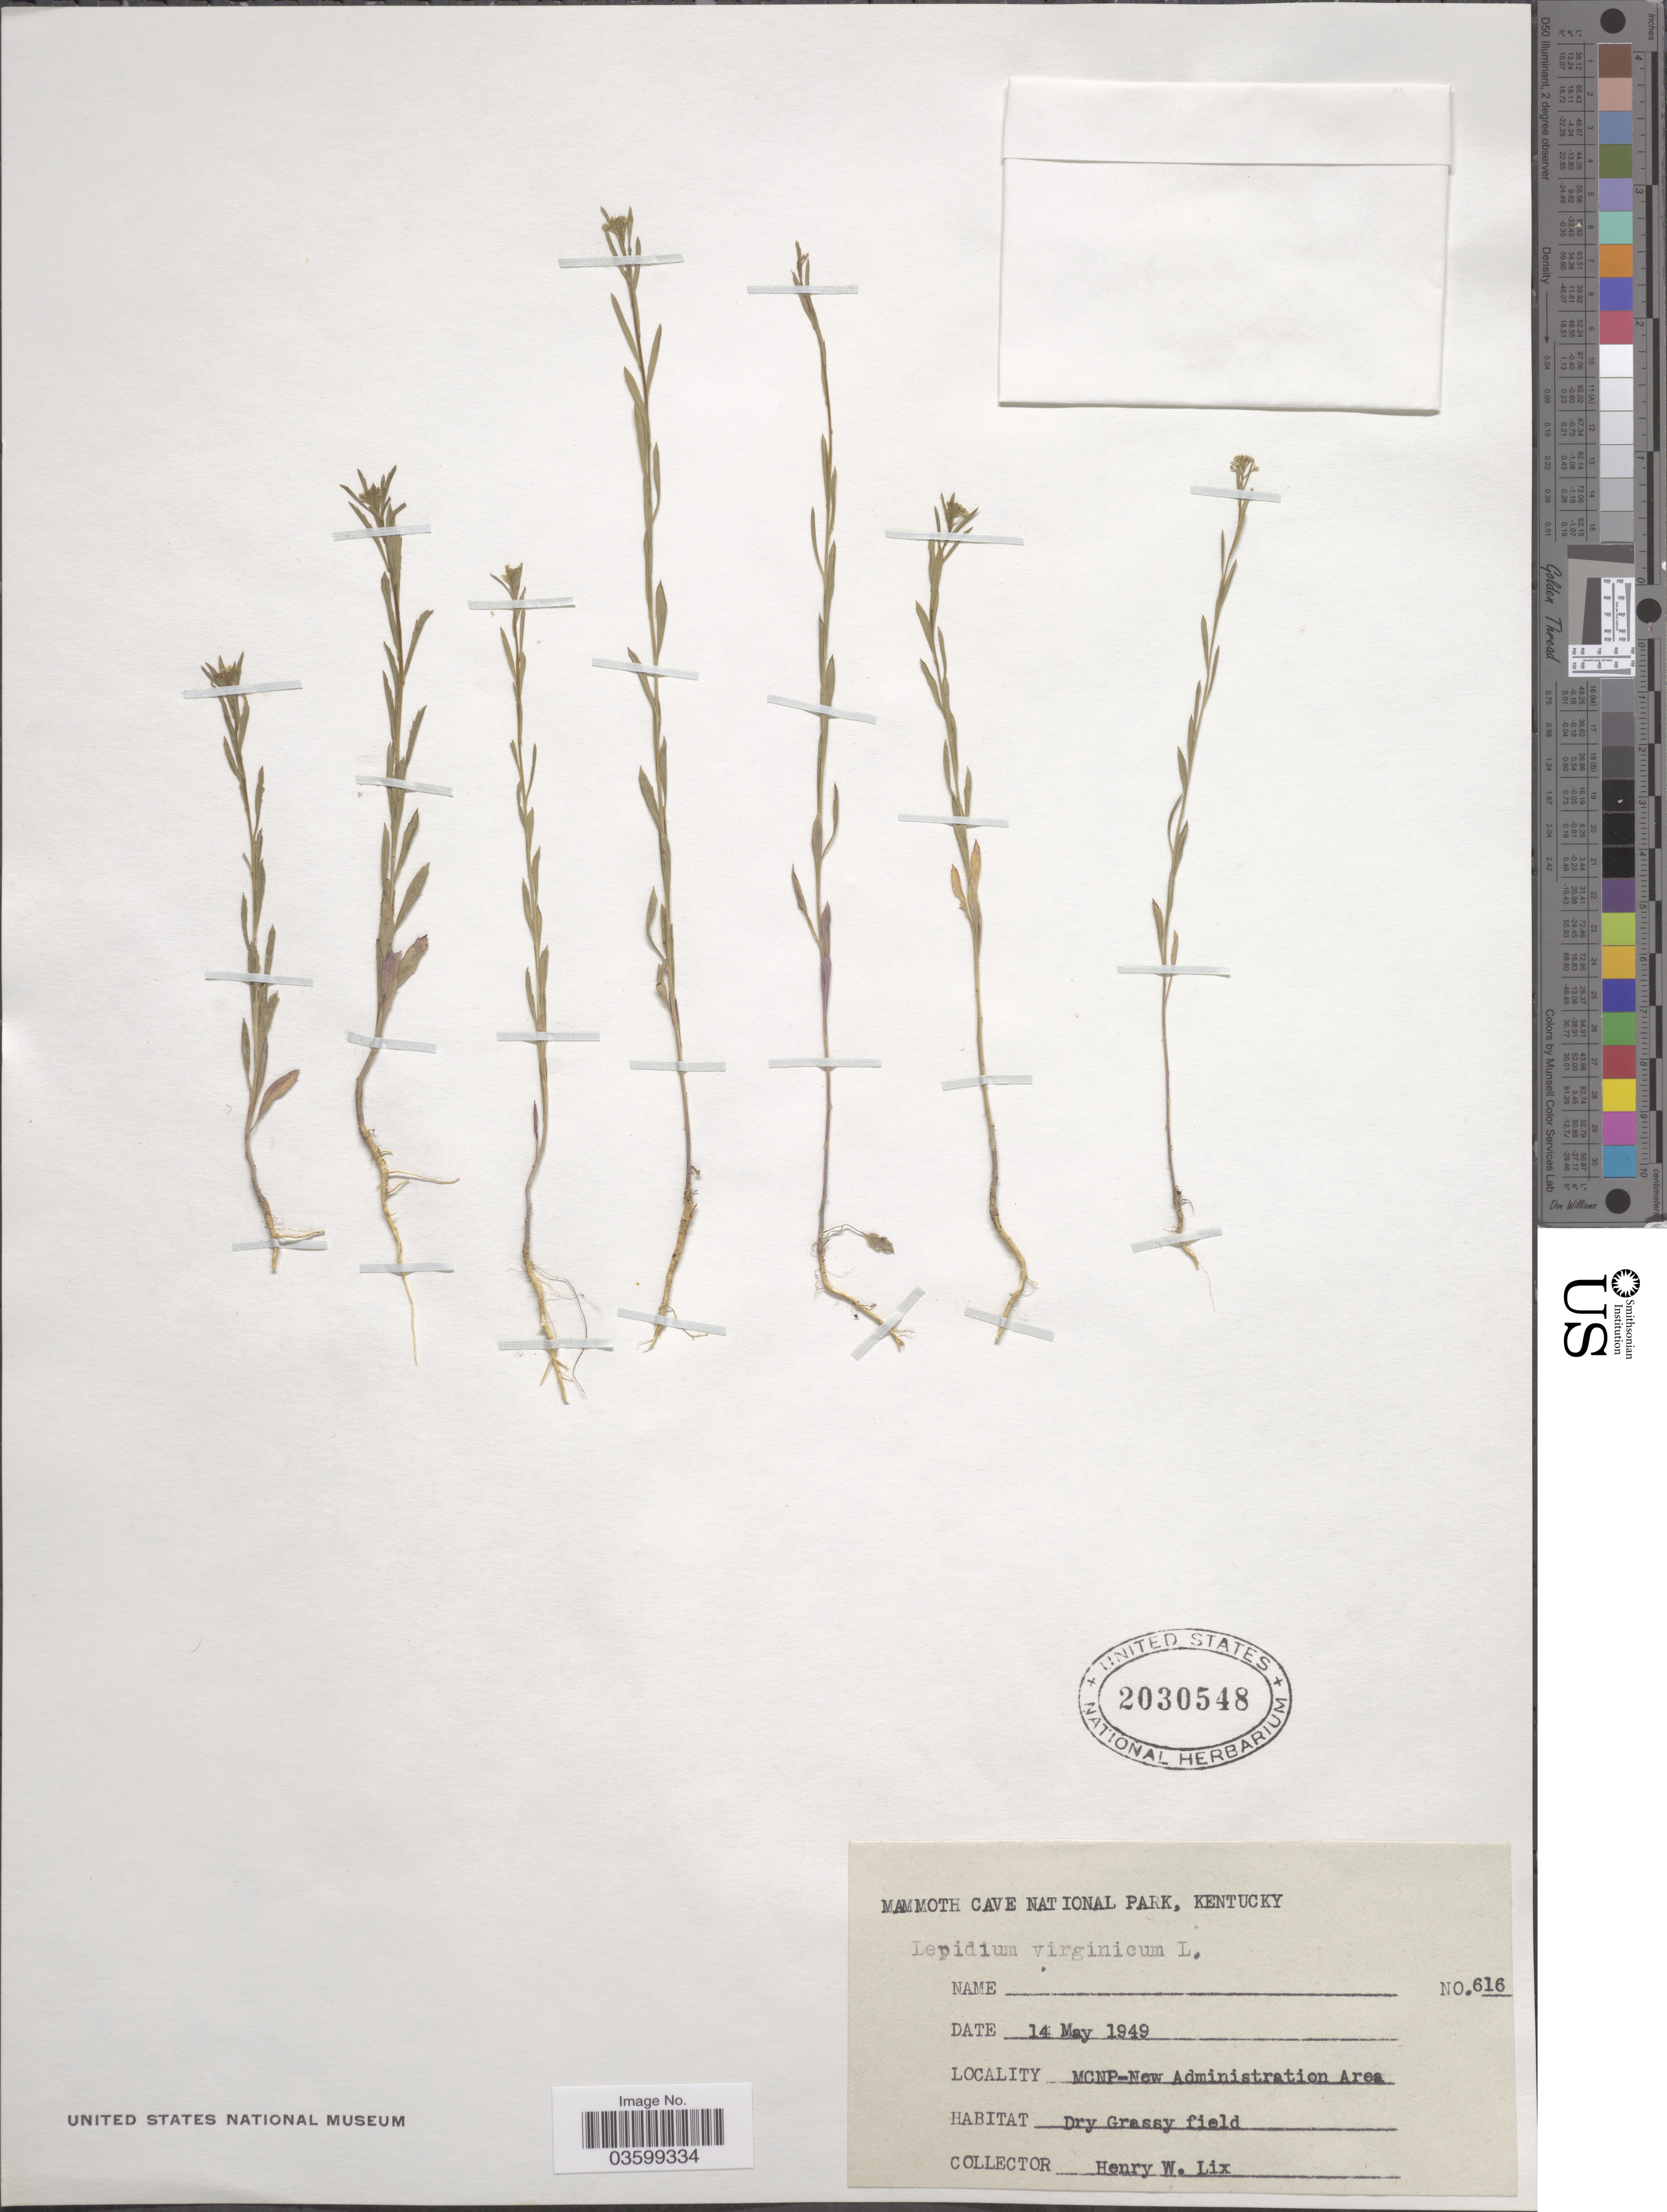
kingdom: Plantae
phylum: Tracheophyta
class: Magnoliopsida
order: Brassicales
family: Brassicaceae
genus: Lepidium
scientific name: Lepidium virginicum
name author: L.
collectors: H. W. Lix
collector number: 616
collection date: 1949-05-14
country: United States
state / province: Kentucky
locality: Mammoth Cave National Park. MCNP-New Administration Area.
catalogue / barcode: US 2030548